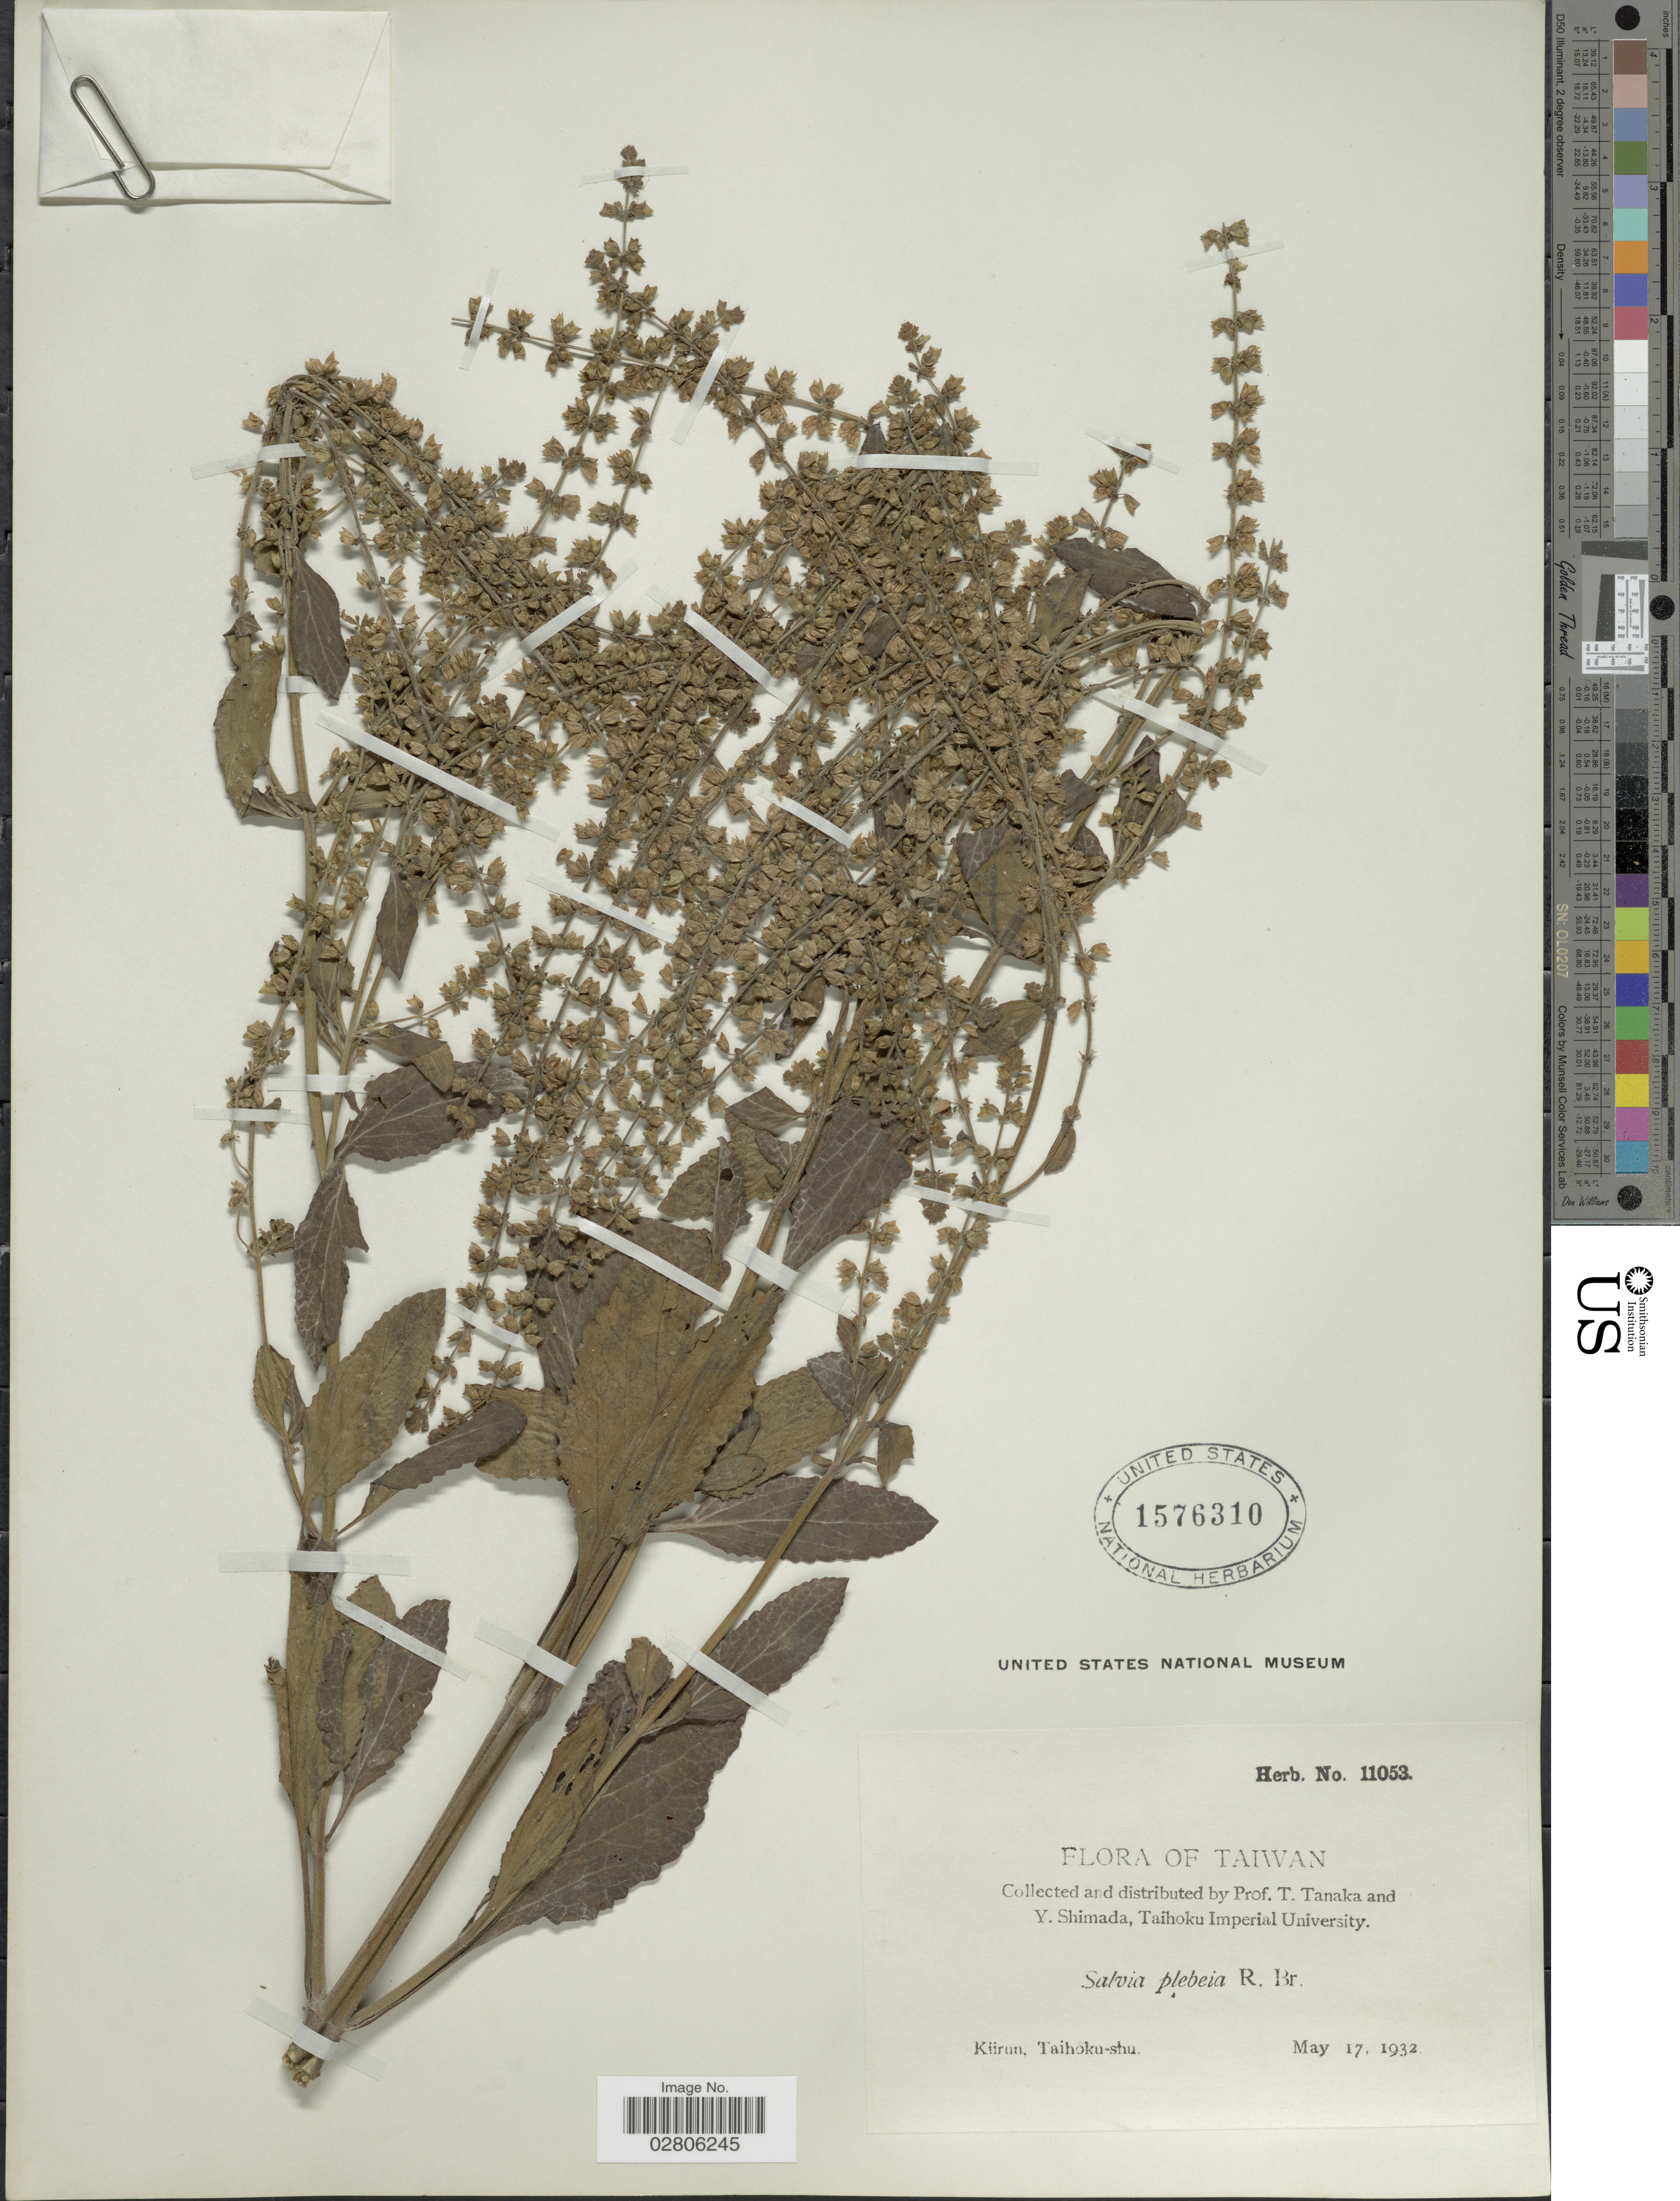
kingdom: Plantae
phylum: Tracheophyta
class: Magnoliopsida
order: Lamiales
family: Lamiaceae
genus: Salvia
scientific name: Salvia plebeia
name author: R. Br.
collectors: T. Tanaka & Y. Shimada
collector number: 11053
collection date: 1932-05-17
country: Taiwan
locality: Kiirun, Taihoku-shu.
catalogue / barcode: US 1576310